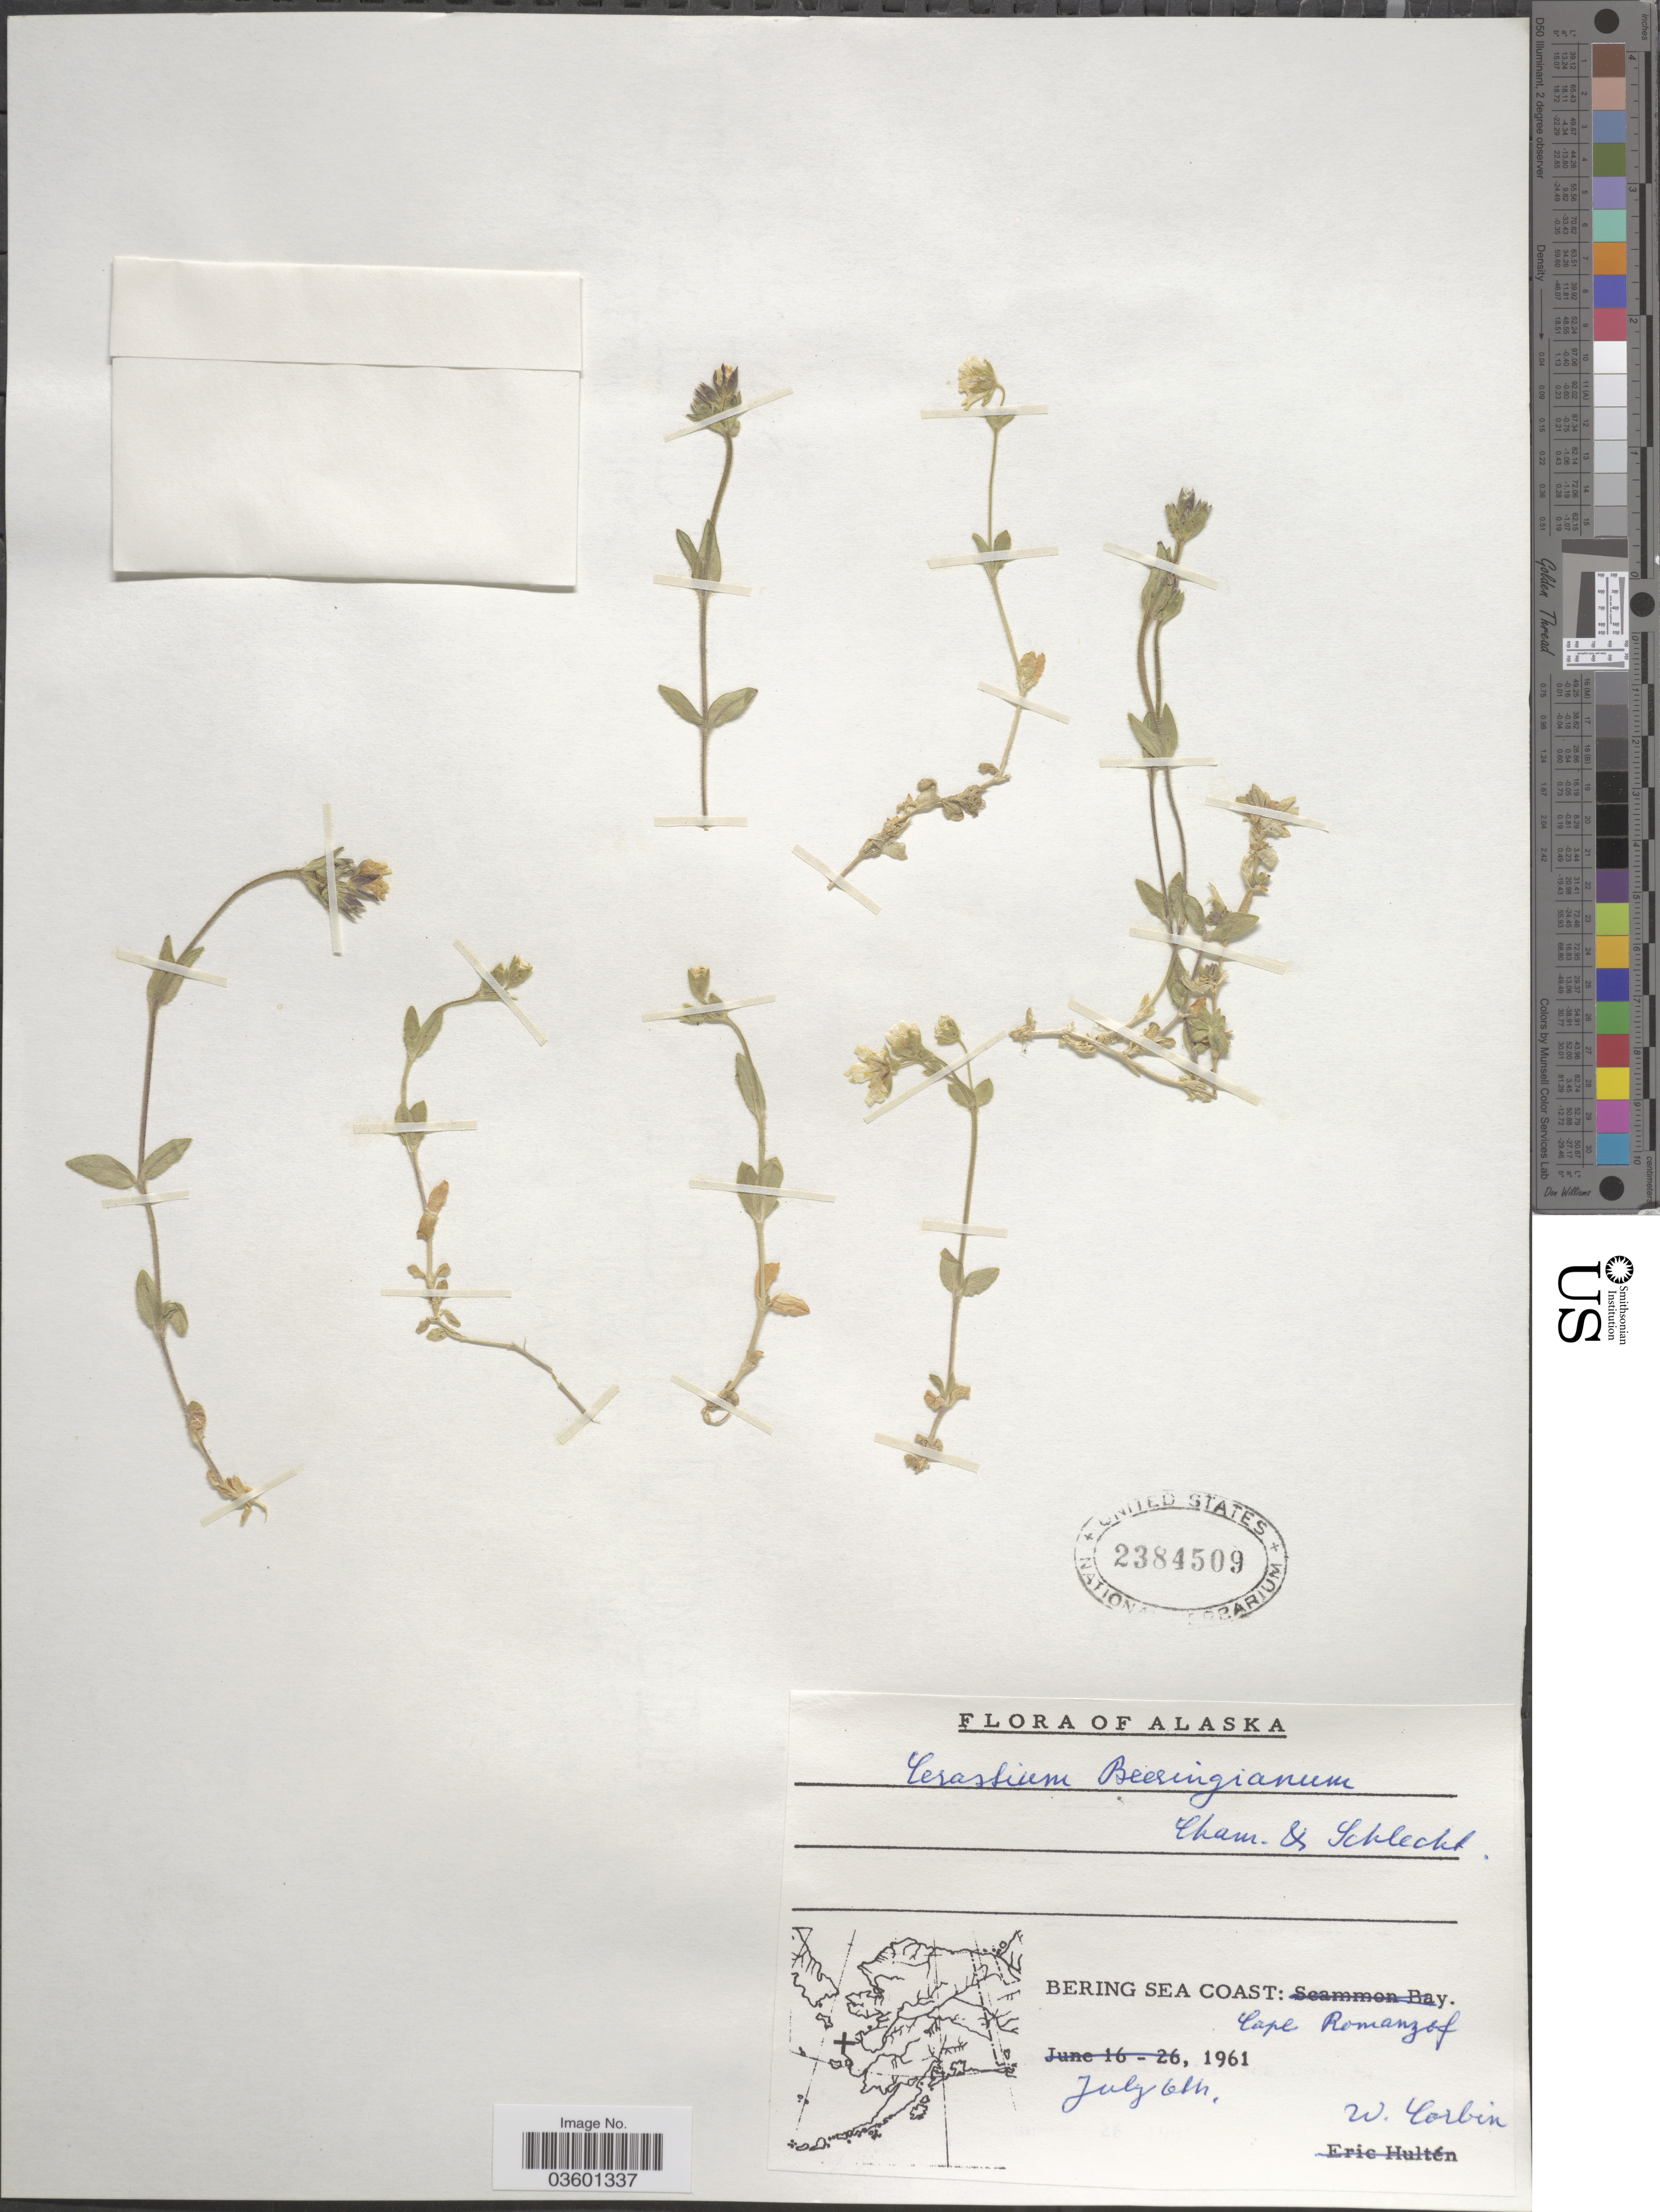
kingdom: Plantae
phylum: Tracheophyta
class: Magnoliopsida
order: Caryophyllales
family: Caryophyllaceae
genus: Cerastium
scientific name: Cerastium beeringianum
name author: Cham. & Schltdl.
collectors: W. Corbin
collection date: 1961-07-06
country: United States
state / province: Alaska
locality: Bering Sea Coast: Cape Romanzof.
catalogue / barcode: US 2384509